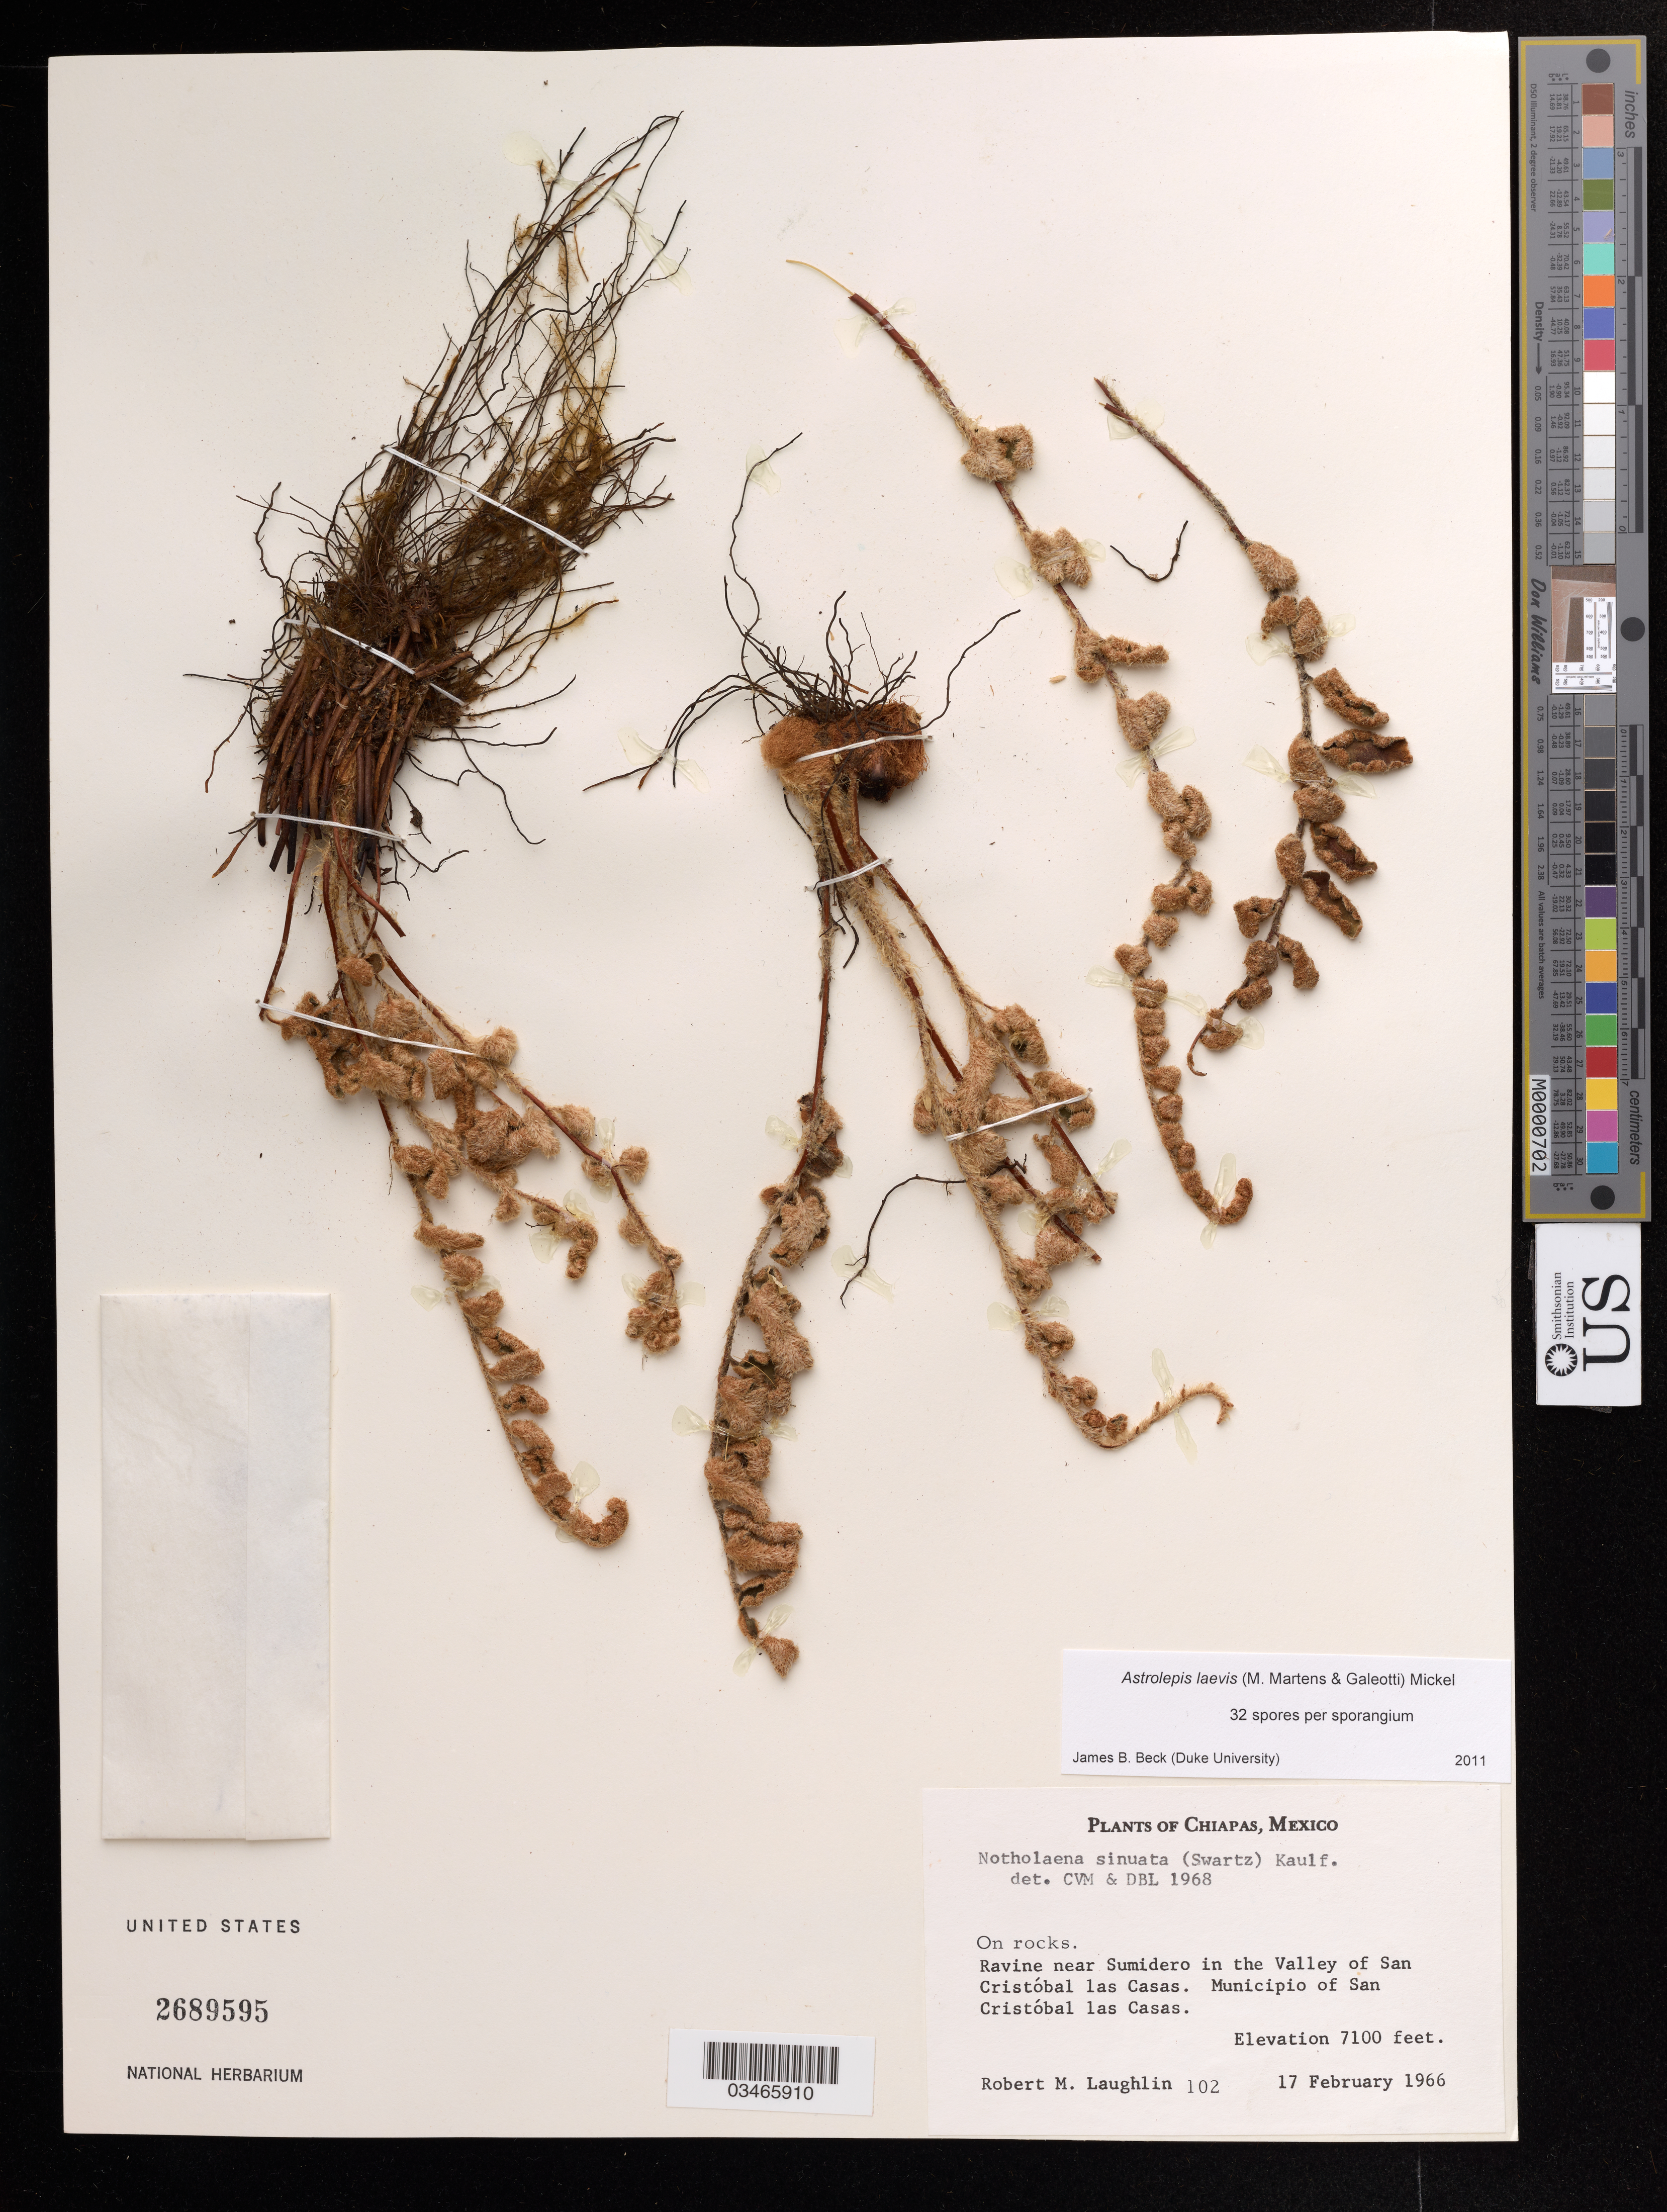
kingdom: Plantae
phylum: Tracheophyta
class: Polypodiopsida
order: Polypodiales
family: Pteridaceae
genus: Astrolepis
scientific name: Astrolepis laevis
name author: (Mart. & Ikonn.-Gal.) Mickel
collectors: R. M. Laughlin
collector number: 102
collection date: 1966-02-17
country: Mexico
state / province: Chiapas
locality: Ravine near Sumidero in the Valley of San Cristóbal las Casas. Municipio of San Cristóbal las Casas.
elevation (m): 2164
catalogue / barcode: US 2689595